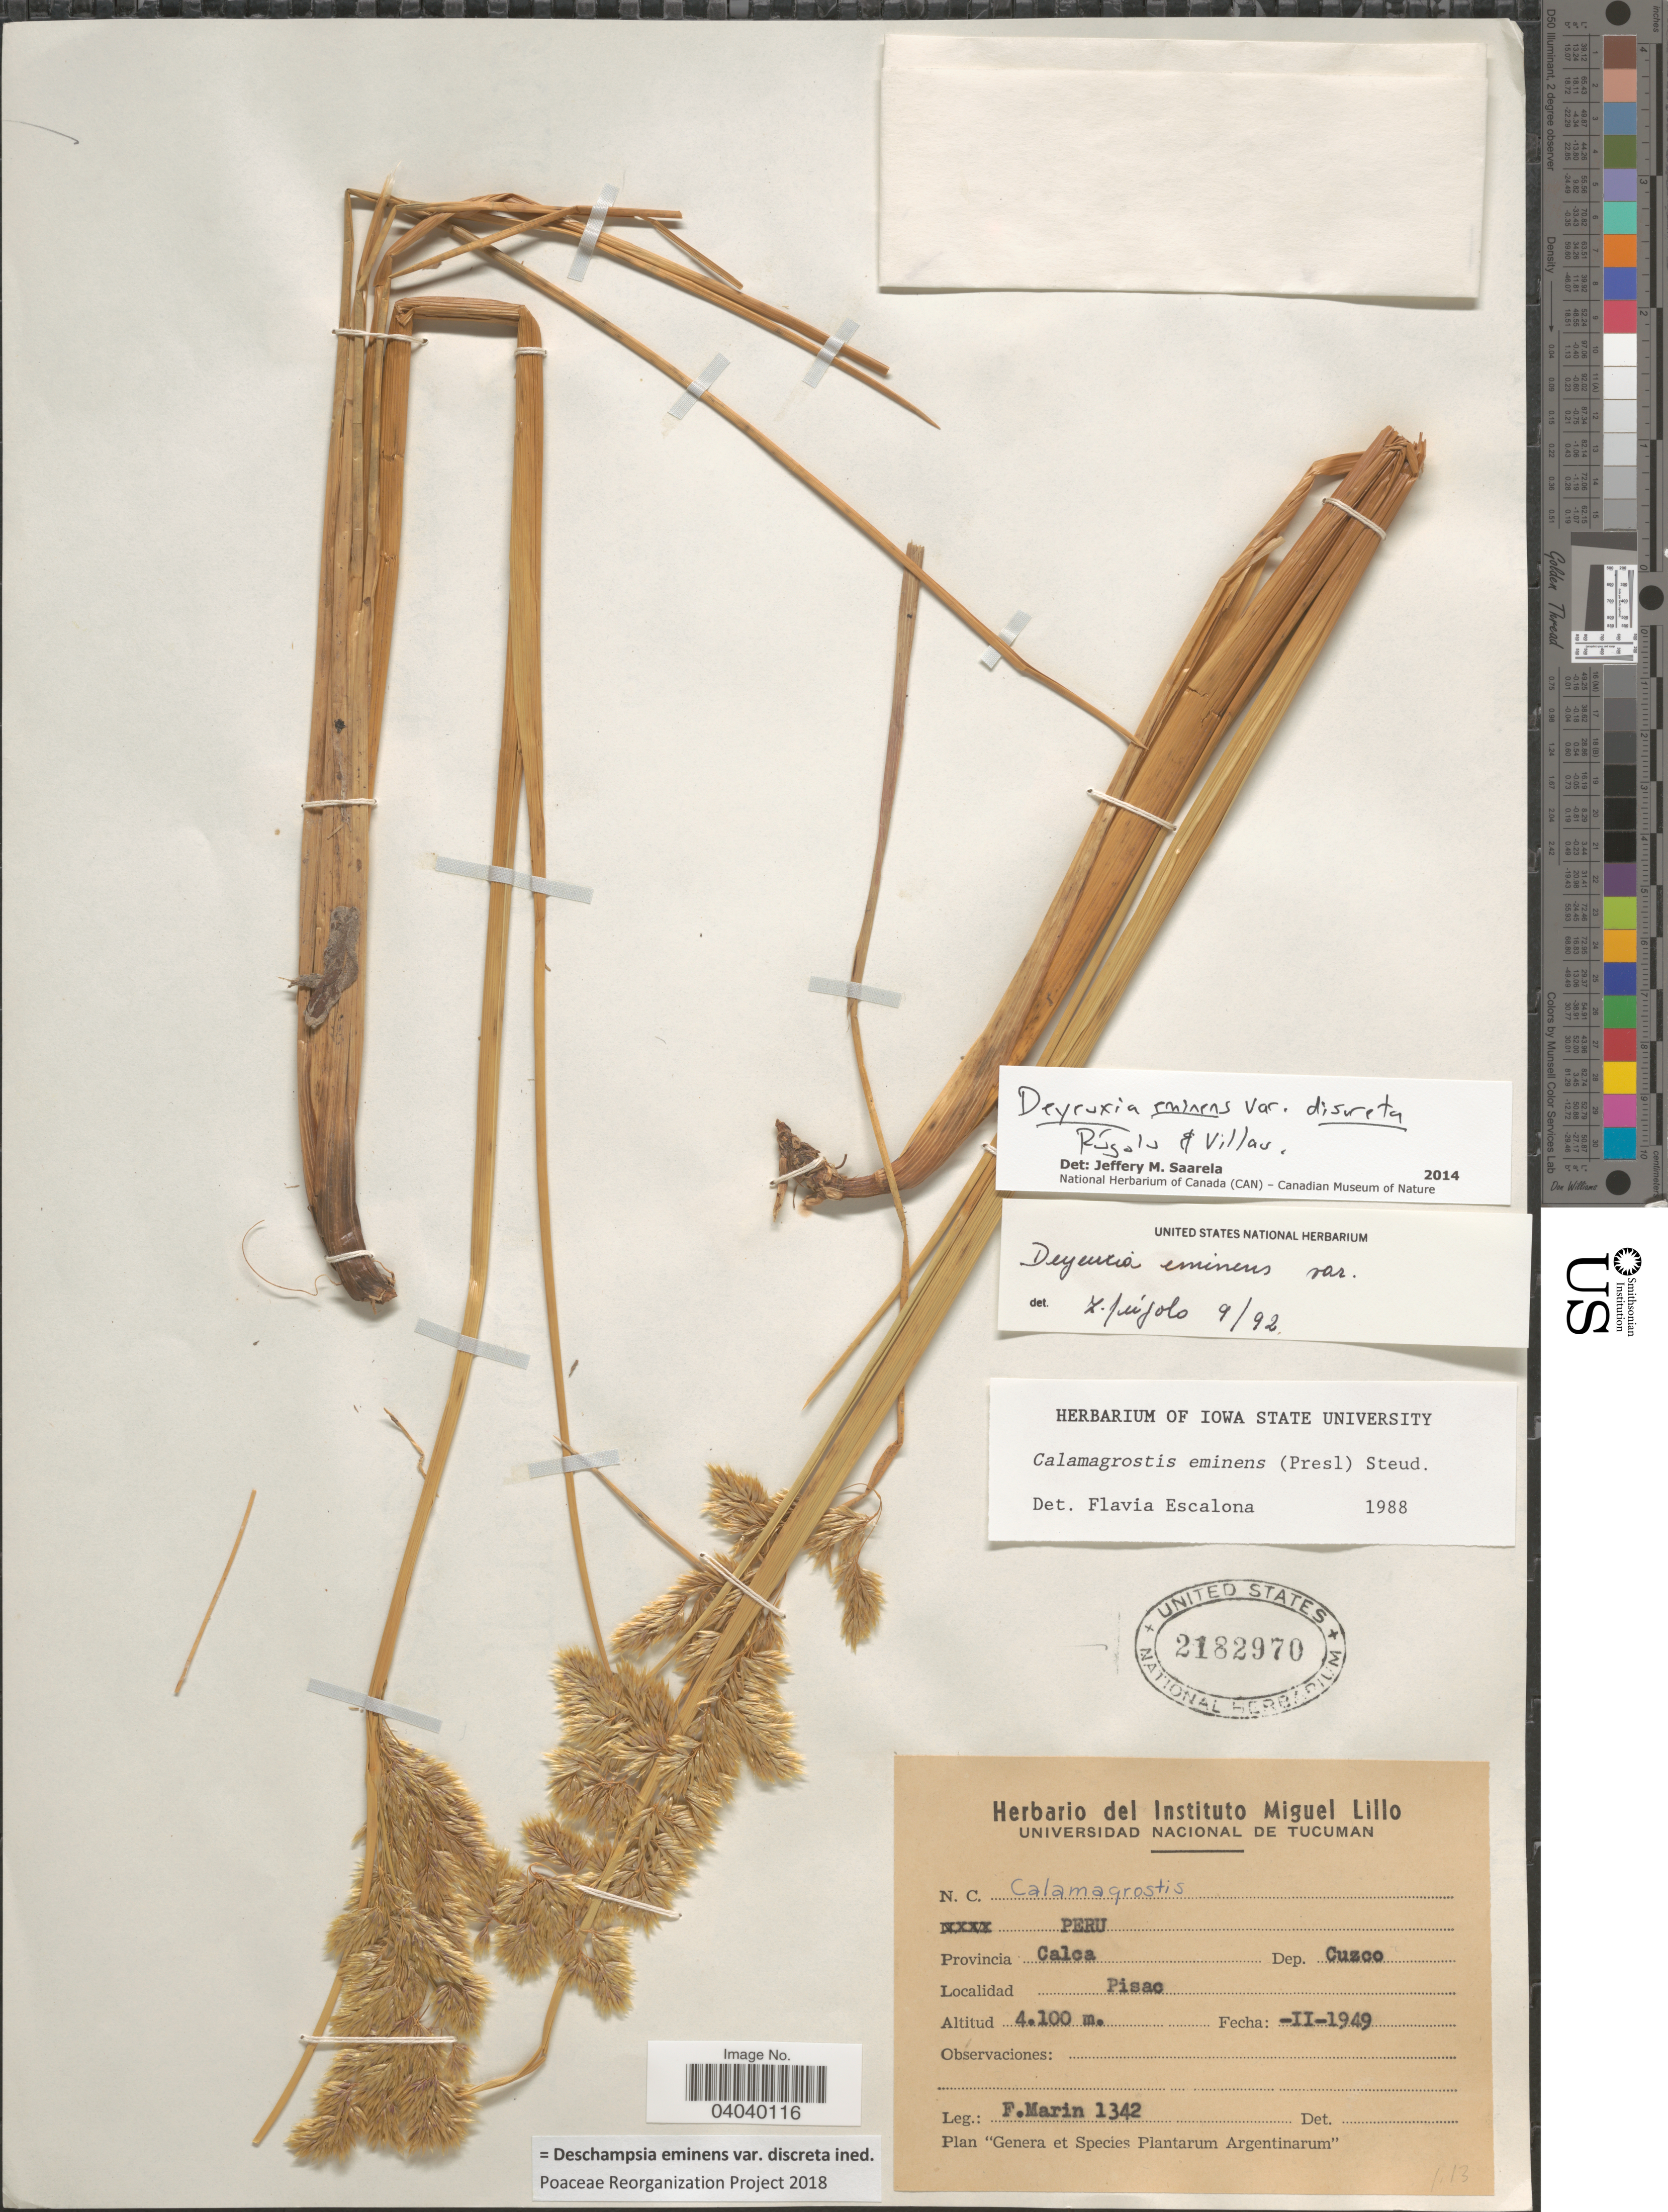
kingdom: Plantae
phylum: Tracheophyta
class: Liliopsida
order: Poales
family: Poaceae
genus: Deschampsia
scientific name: Deschampsia eminens var. discreta ined.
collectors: F. Marin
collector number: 1342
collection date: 1949-02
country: Peru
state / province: Cusco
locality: Provincia Calca. Dep. Cuzco. Pisac.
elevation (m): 4100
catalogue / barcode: US 2182970